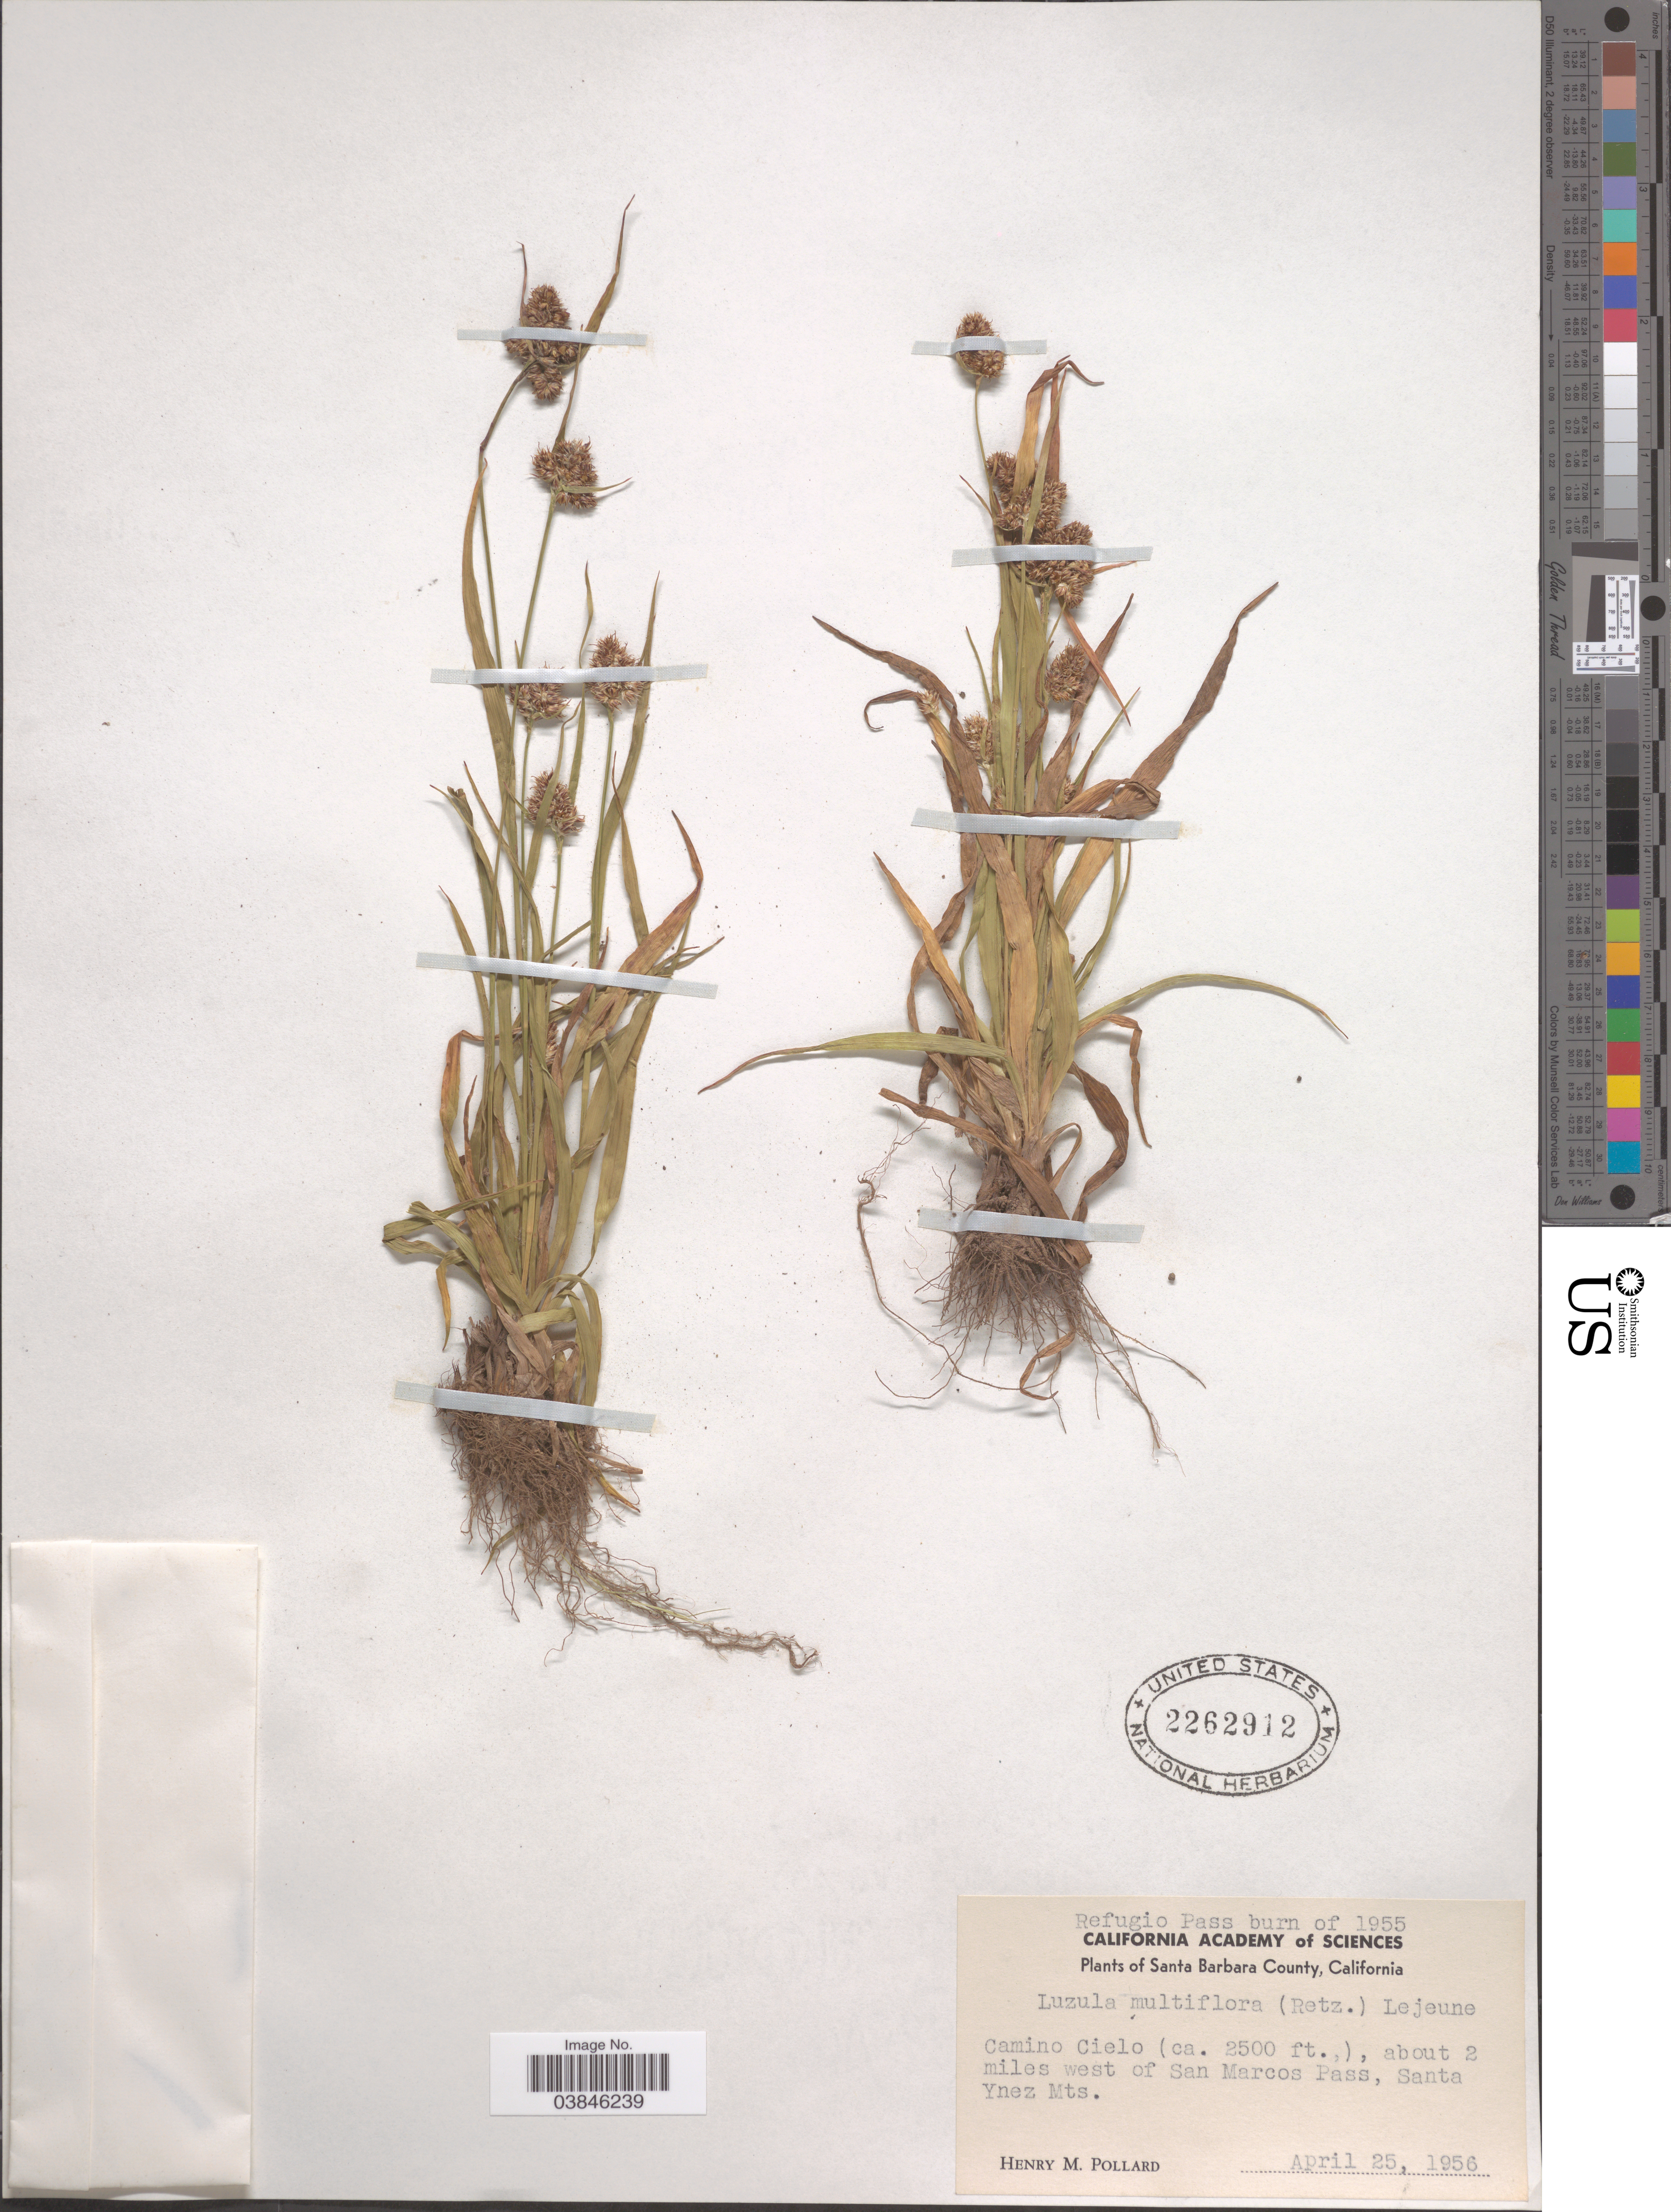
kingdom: Plantae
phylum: Tracheophyta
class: Liliopsida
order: Poales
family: Juncaceae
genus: Luzula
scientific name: Luzula multiflora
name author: (Ehrh.) Lej.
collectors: H. M. Pollard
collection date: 1956-04-25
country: United States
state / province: California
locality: Refugio Pass burn of 1955. Camino Cielo, about 2 miles west of San Marcos Pass, Santa Ynez Mts.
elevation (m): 762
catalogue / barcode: US 2262912